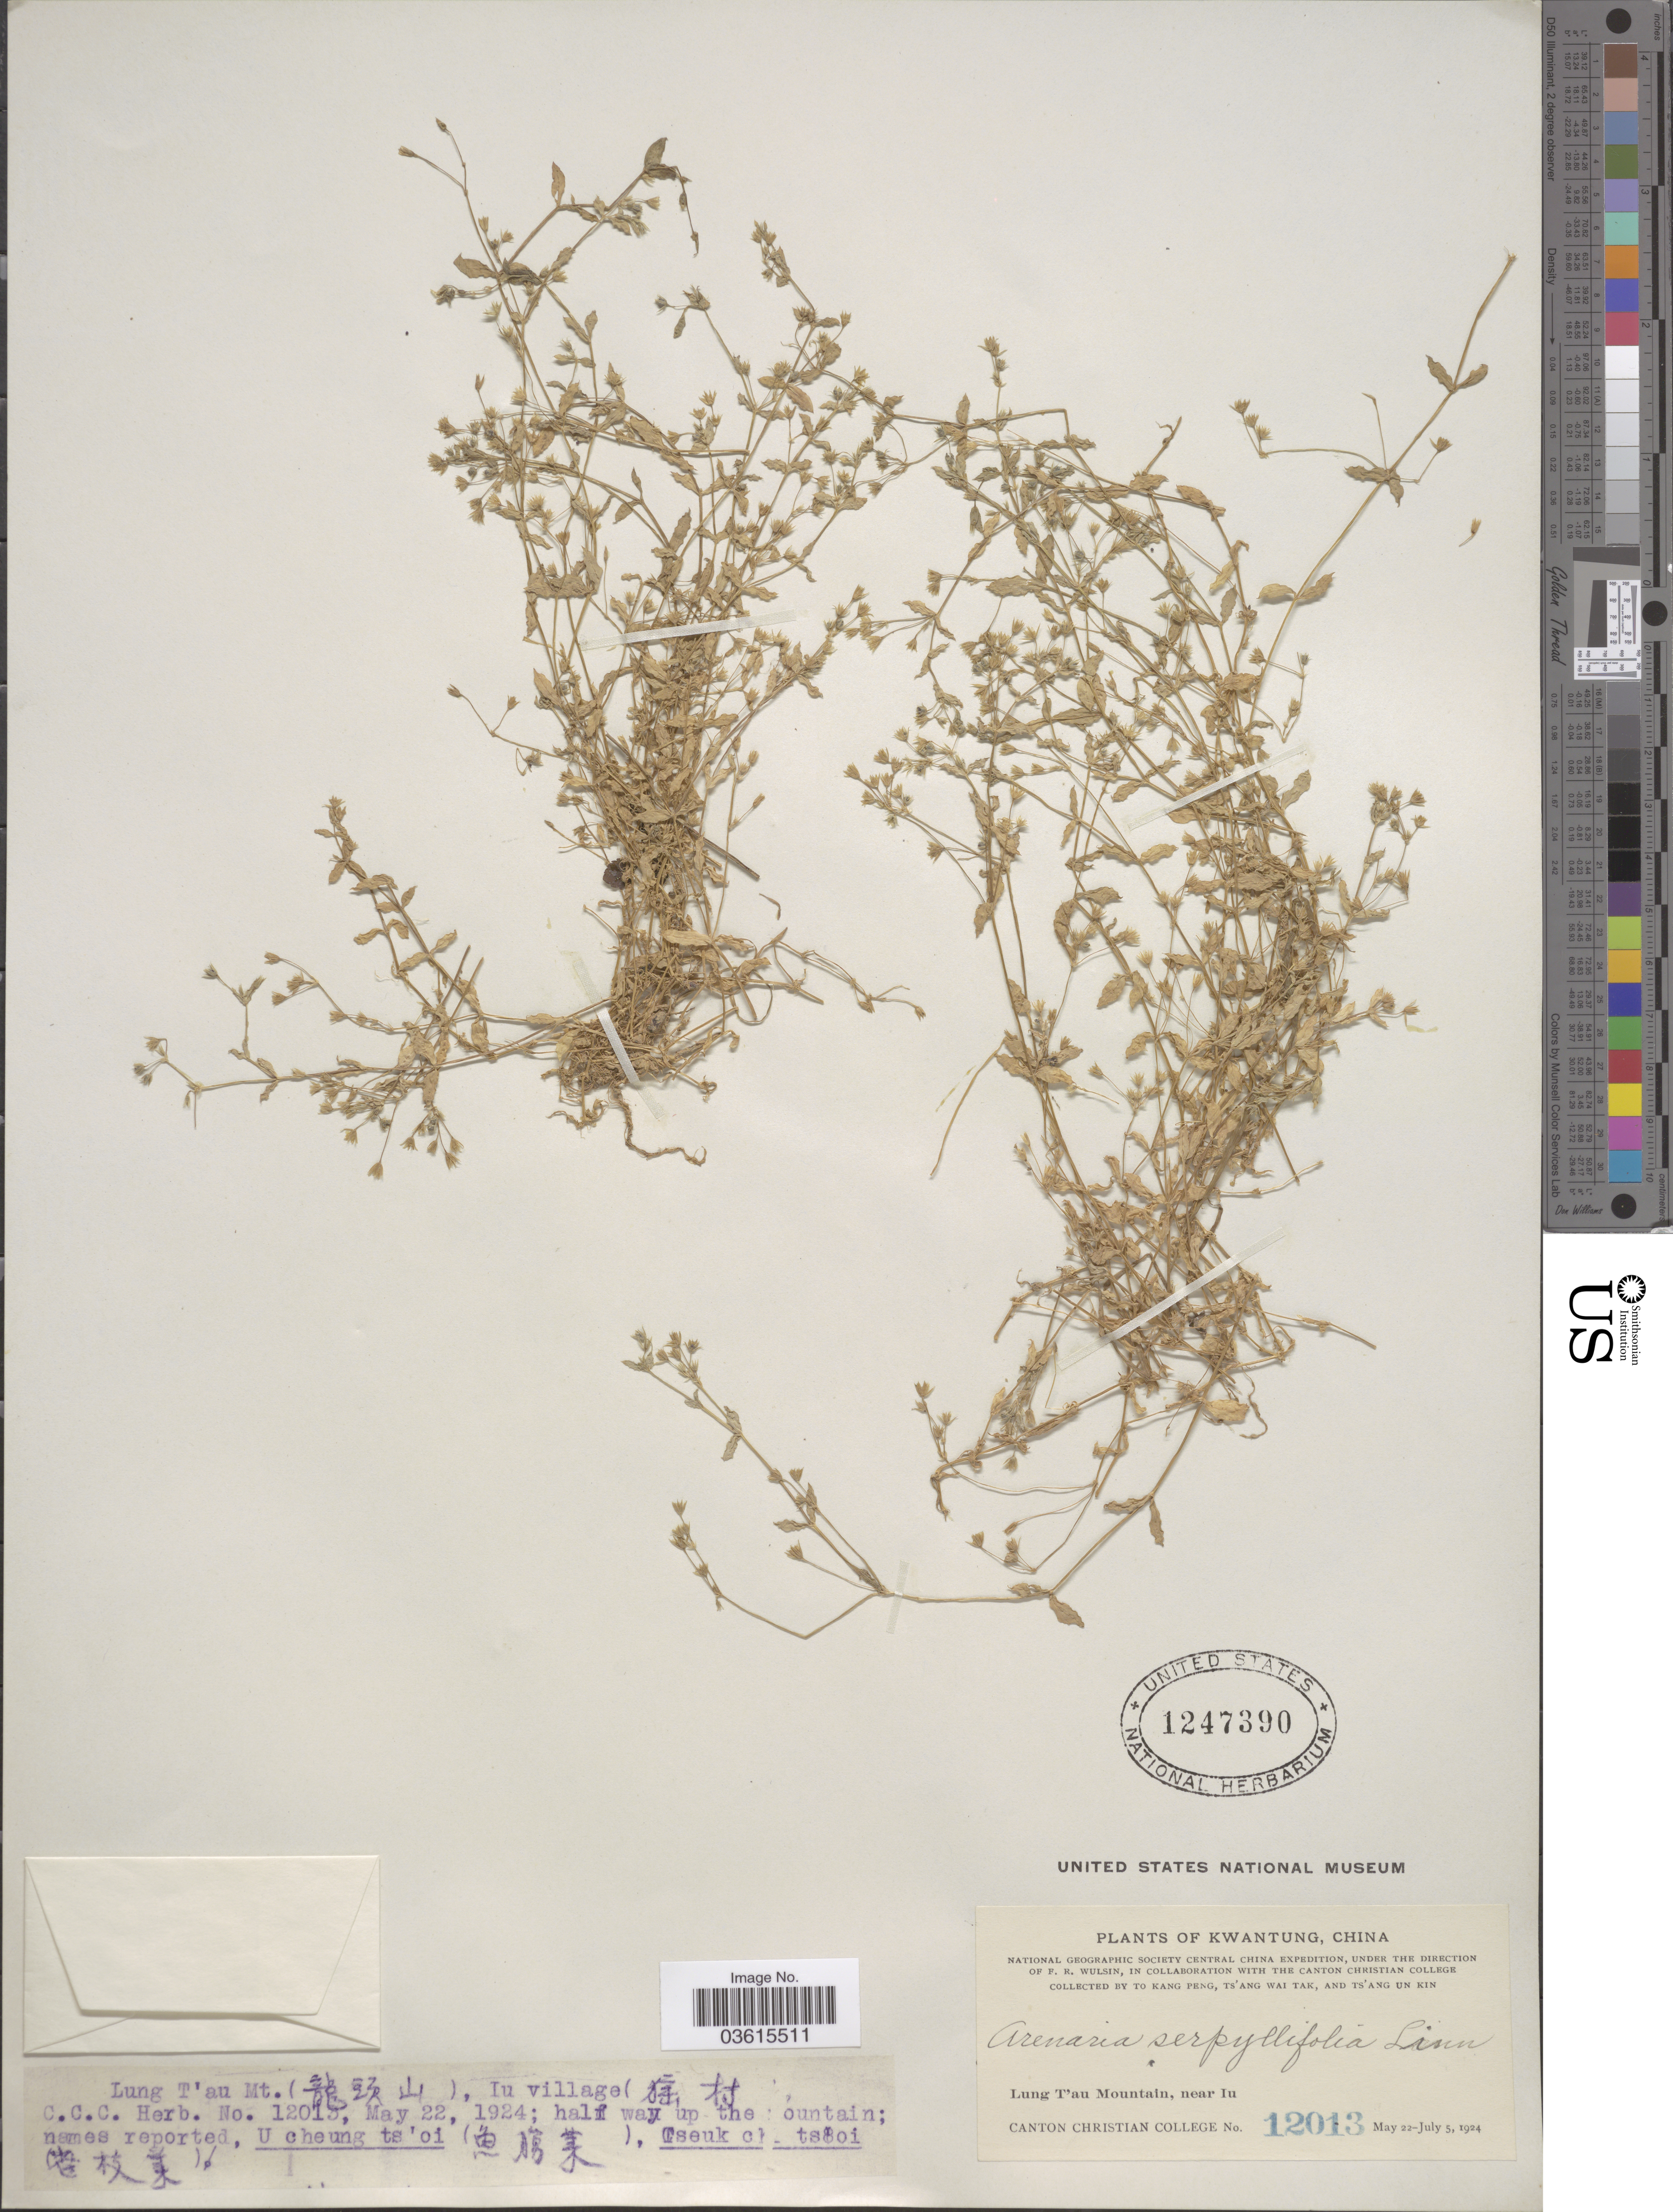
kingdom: Plantae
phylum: Tracheophyta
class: Magnoliopsida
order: Caryophyllales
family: Caryophyllaceae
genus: Arenaria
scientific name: Arenaria serpyllifolia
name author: L.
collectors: T. K. Peng, W. T. Tsang & Ts' Ang Un Kin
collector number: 12013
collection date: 1924-05-22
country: China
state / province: Guangdong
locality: Kwangtung. Lung T'au Mt. (X), near Iu village (X).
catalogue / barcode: US 1247390